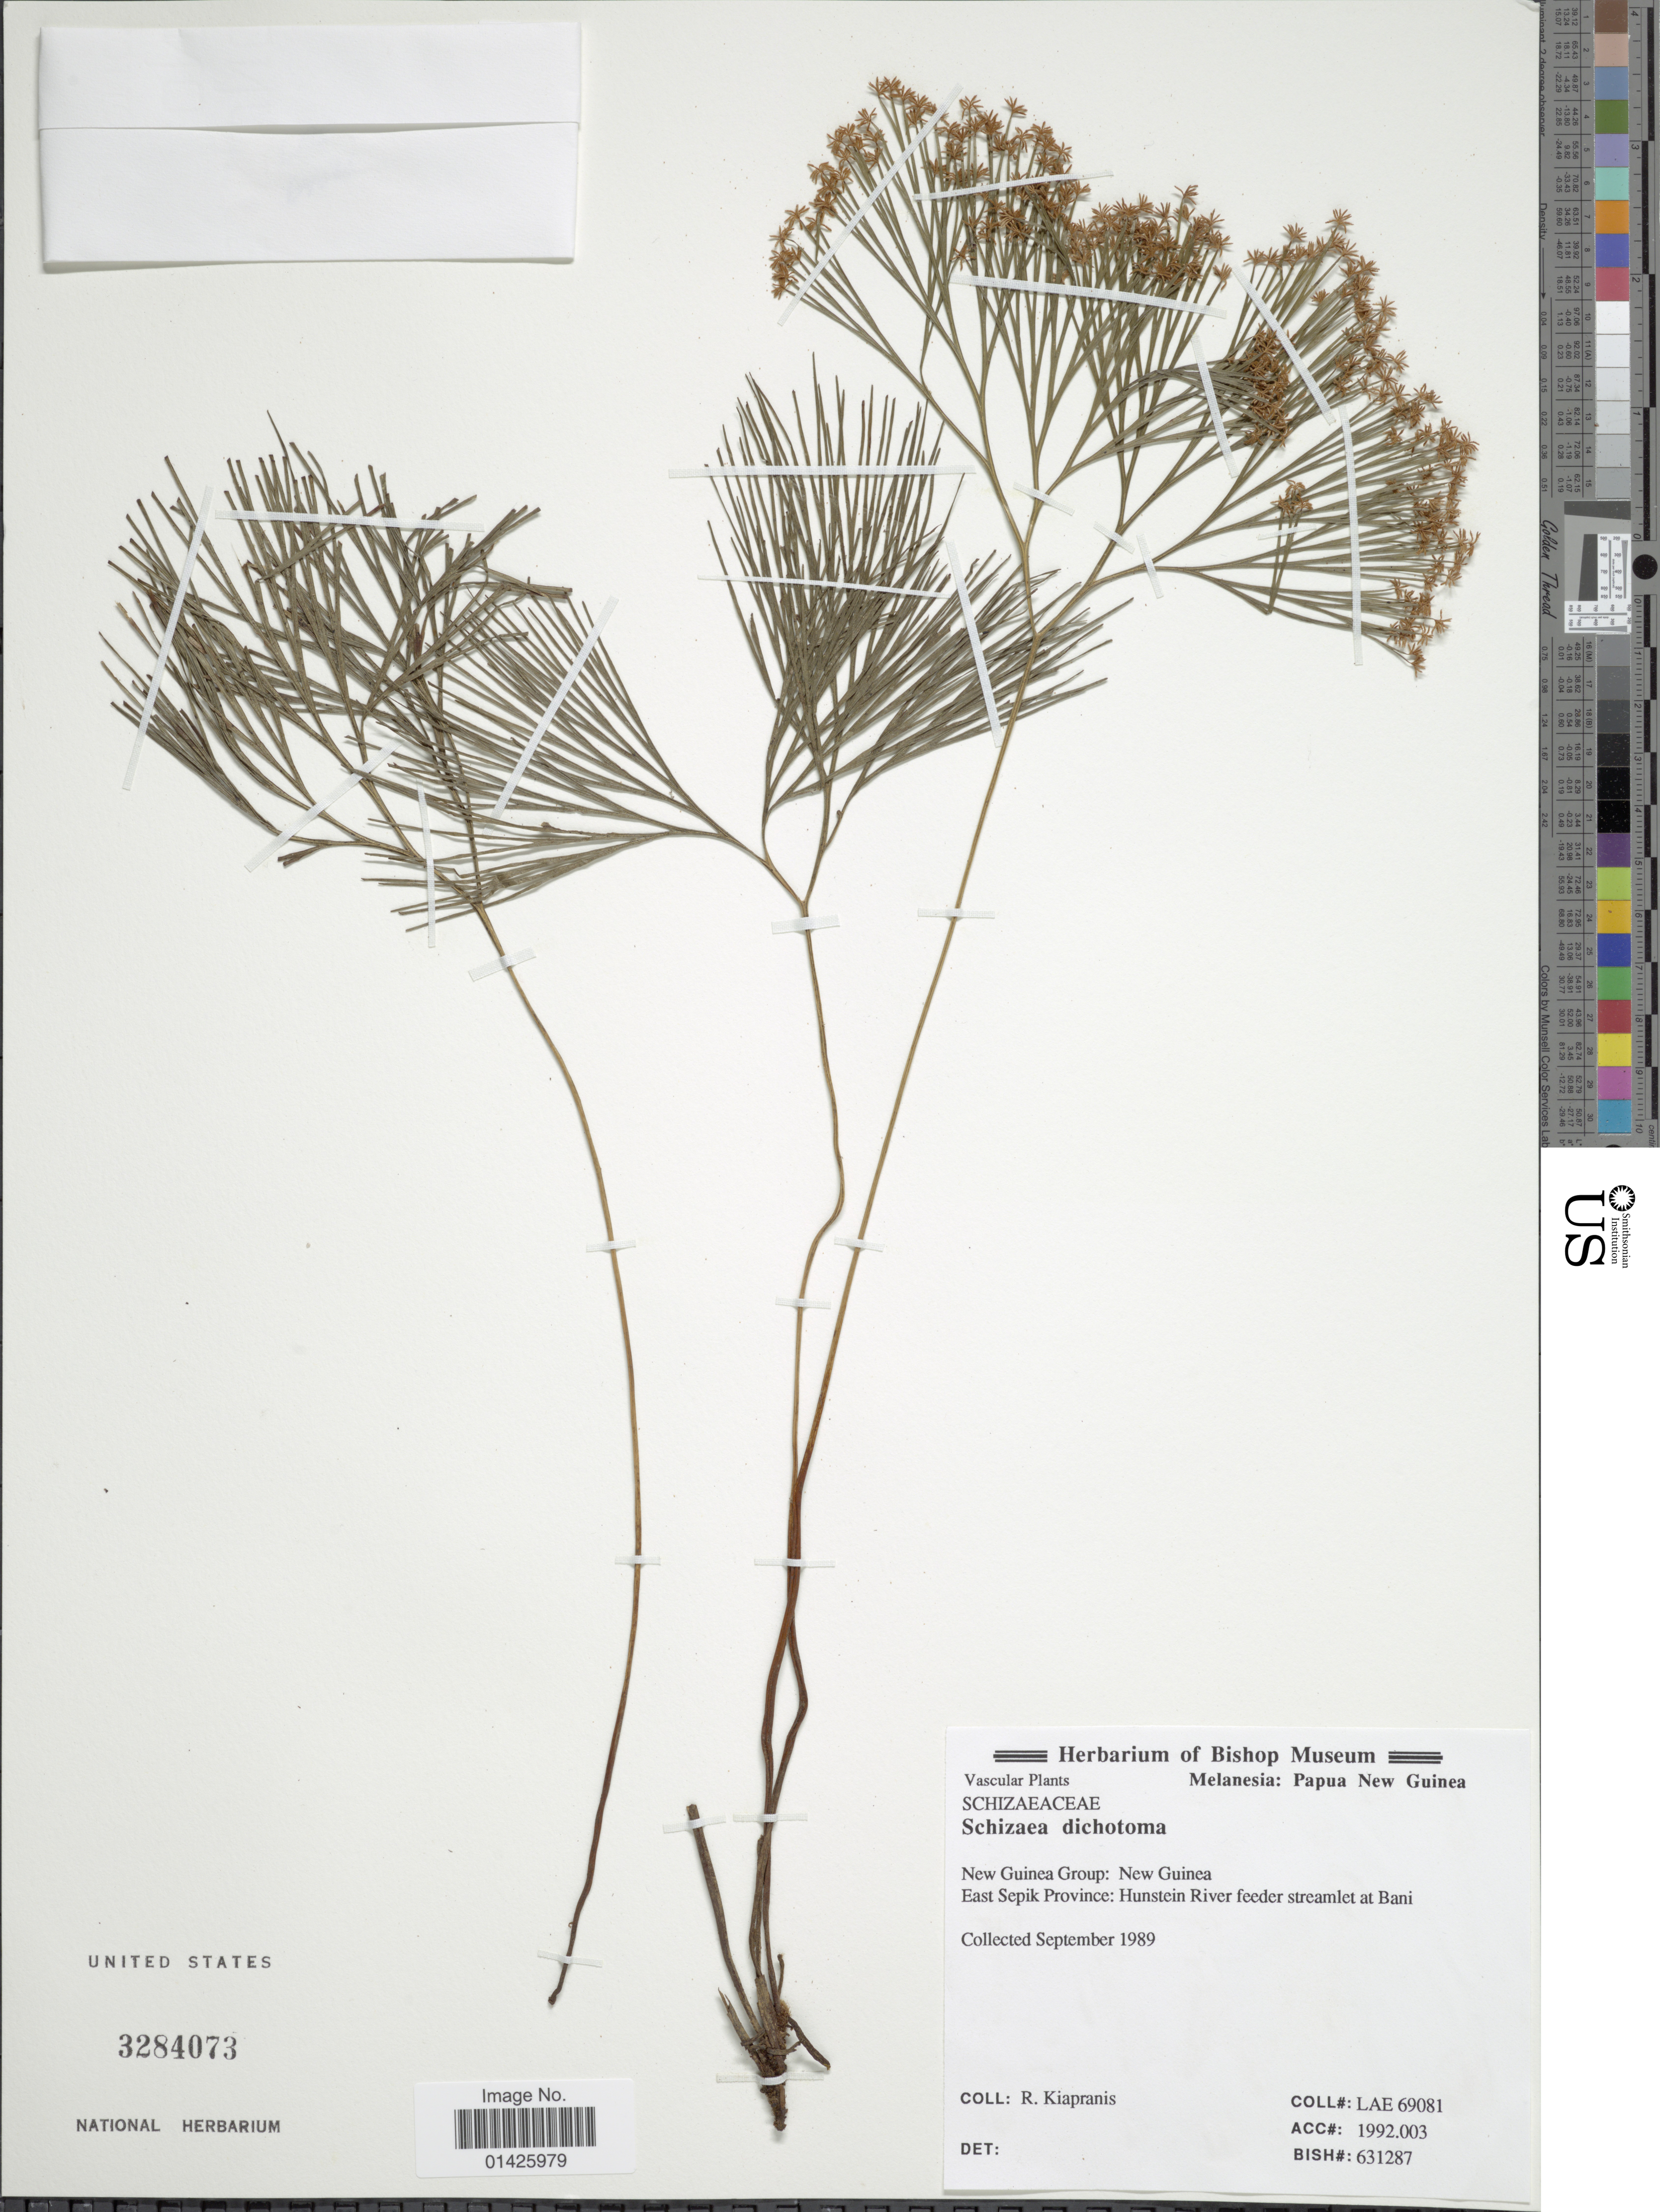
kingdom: Plantae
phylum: Tracheophyta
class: Polypodiopsida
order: Schizaeales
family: Schizaeaceae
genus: Schizaea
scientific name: Schizaea dichotoma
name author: (L.) J. Sm.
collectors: R. Kiapranis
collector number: LAE 69081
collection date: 1989-09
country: Papua New Guinea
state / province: East Sepik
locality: New Guinea, Hunstein River feeder streamlet at Bani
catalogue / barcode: US 3284073